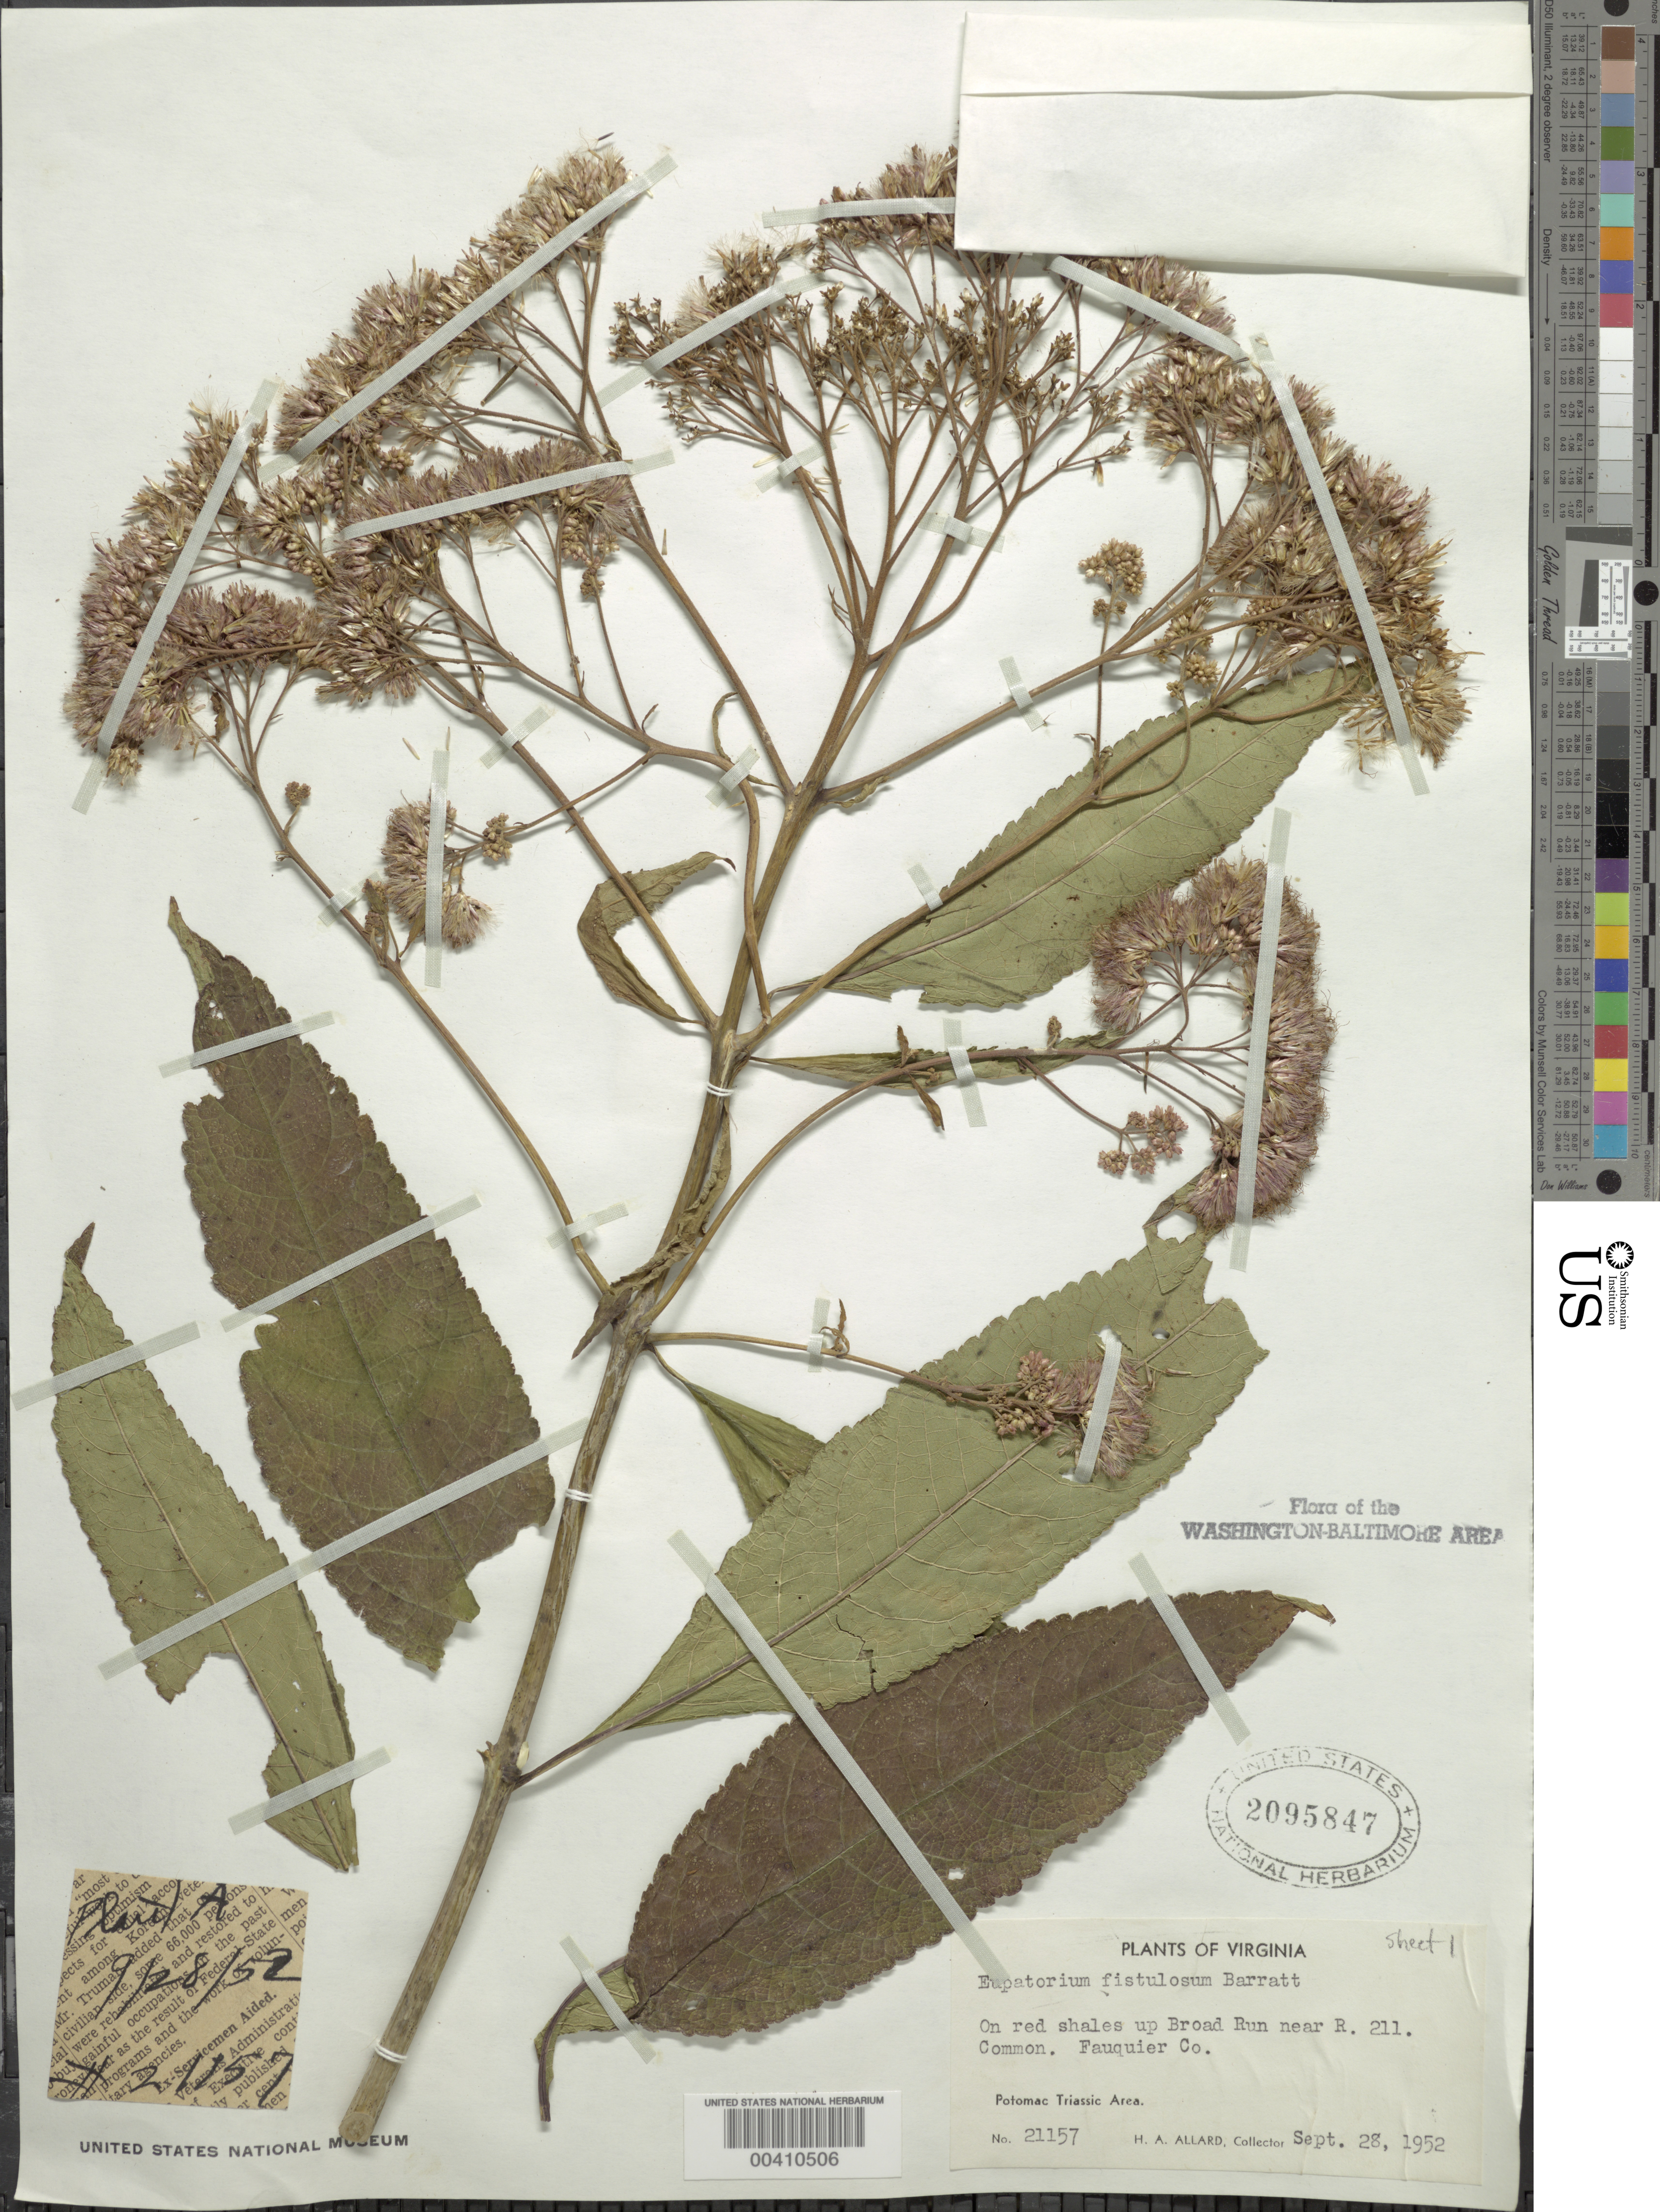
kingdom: Plantae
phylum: Tracheophyta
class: Magnoliopsida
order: Asterales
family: Asteraceae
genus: Eupatorium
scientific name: Eupatorium fistulosum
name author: Barratt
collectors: H. A. Allard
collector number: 21157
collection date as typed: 28 Sep 1952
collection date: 1952-09-28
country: United States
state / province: Virginia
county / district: Fauquier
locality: Broad Run near Rt. 211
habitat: On red shale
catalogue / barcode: US 2095847